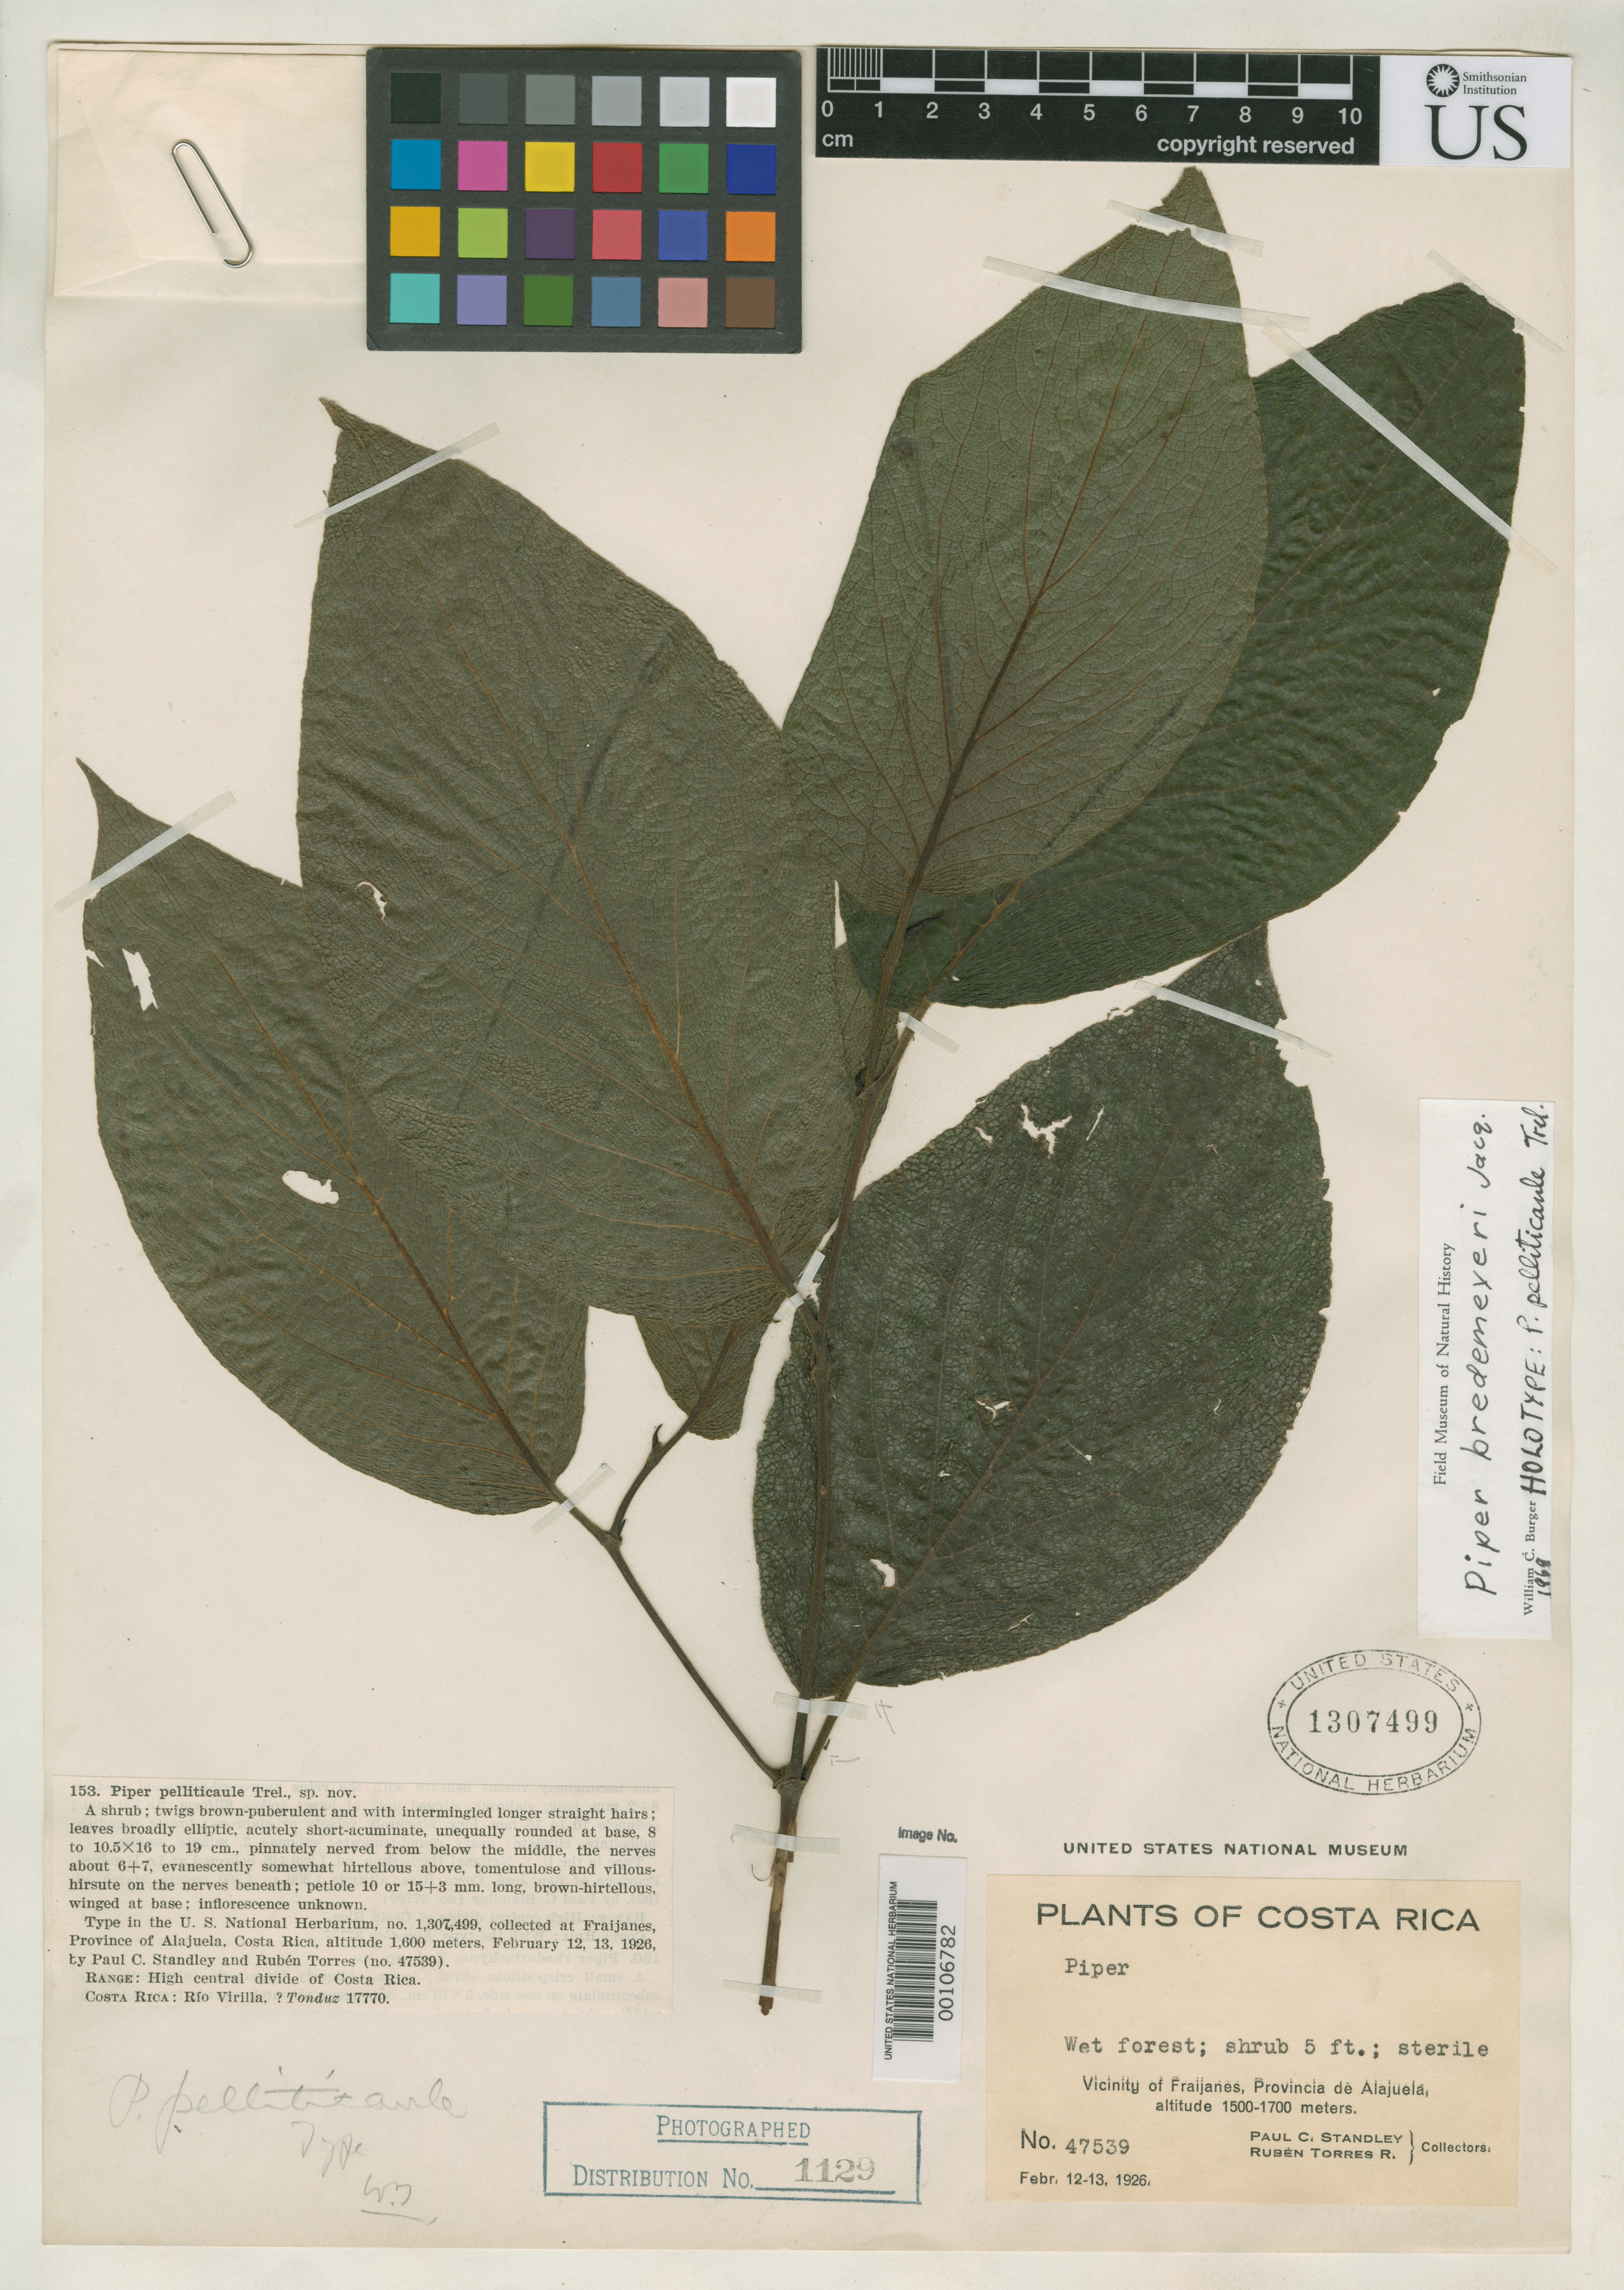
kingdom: Plantae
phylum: Tracheophyta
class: Magnoliopsida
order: Piperales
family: Piperaceae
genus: Piper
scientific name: Piper pelliticaule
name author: Trel.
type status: Holotype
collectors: P. C. Standley & R. Torres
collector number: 47539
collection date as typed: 12 Feb 1926 to 13 Feb 1926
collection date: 1926-02-12/1926-02-13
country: Costa Rica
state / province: Alajuela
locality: Vicinity of Fraijanes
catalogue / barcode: US 1307499